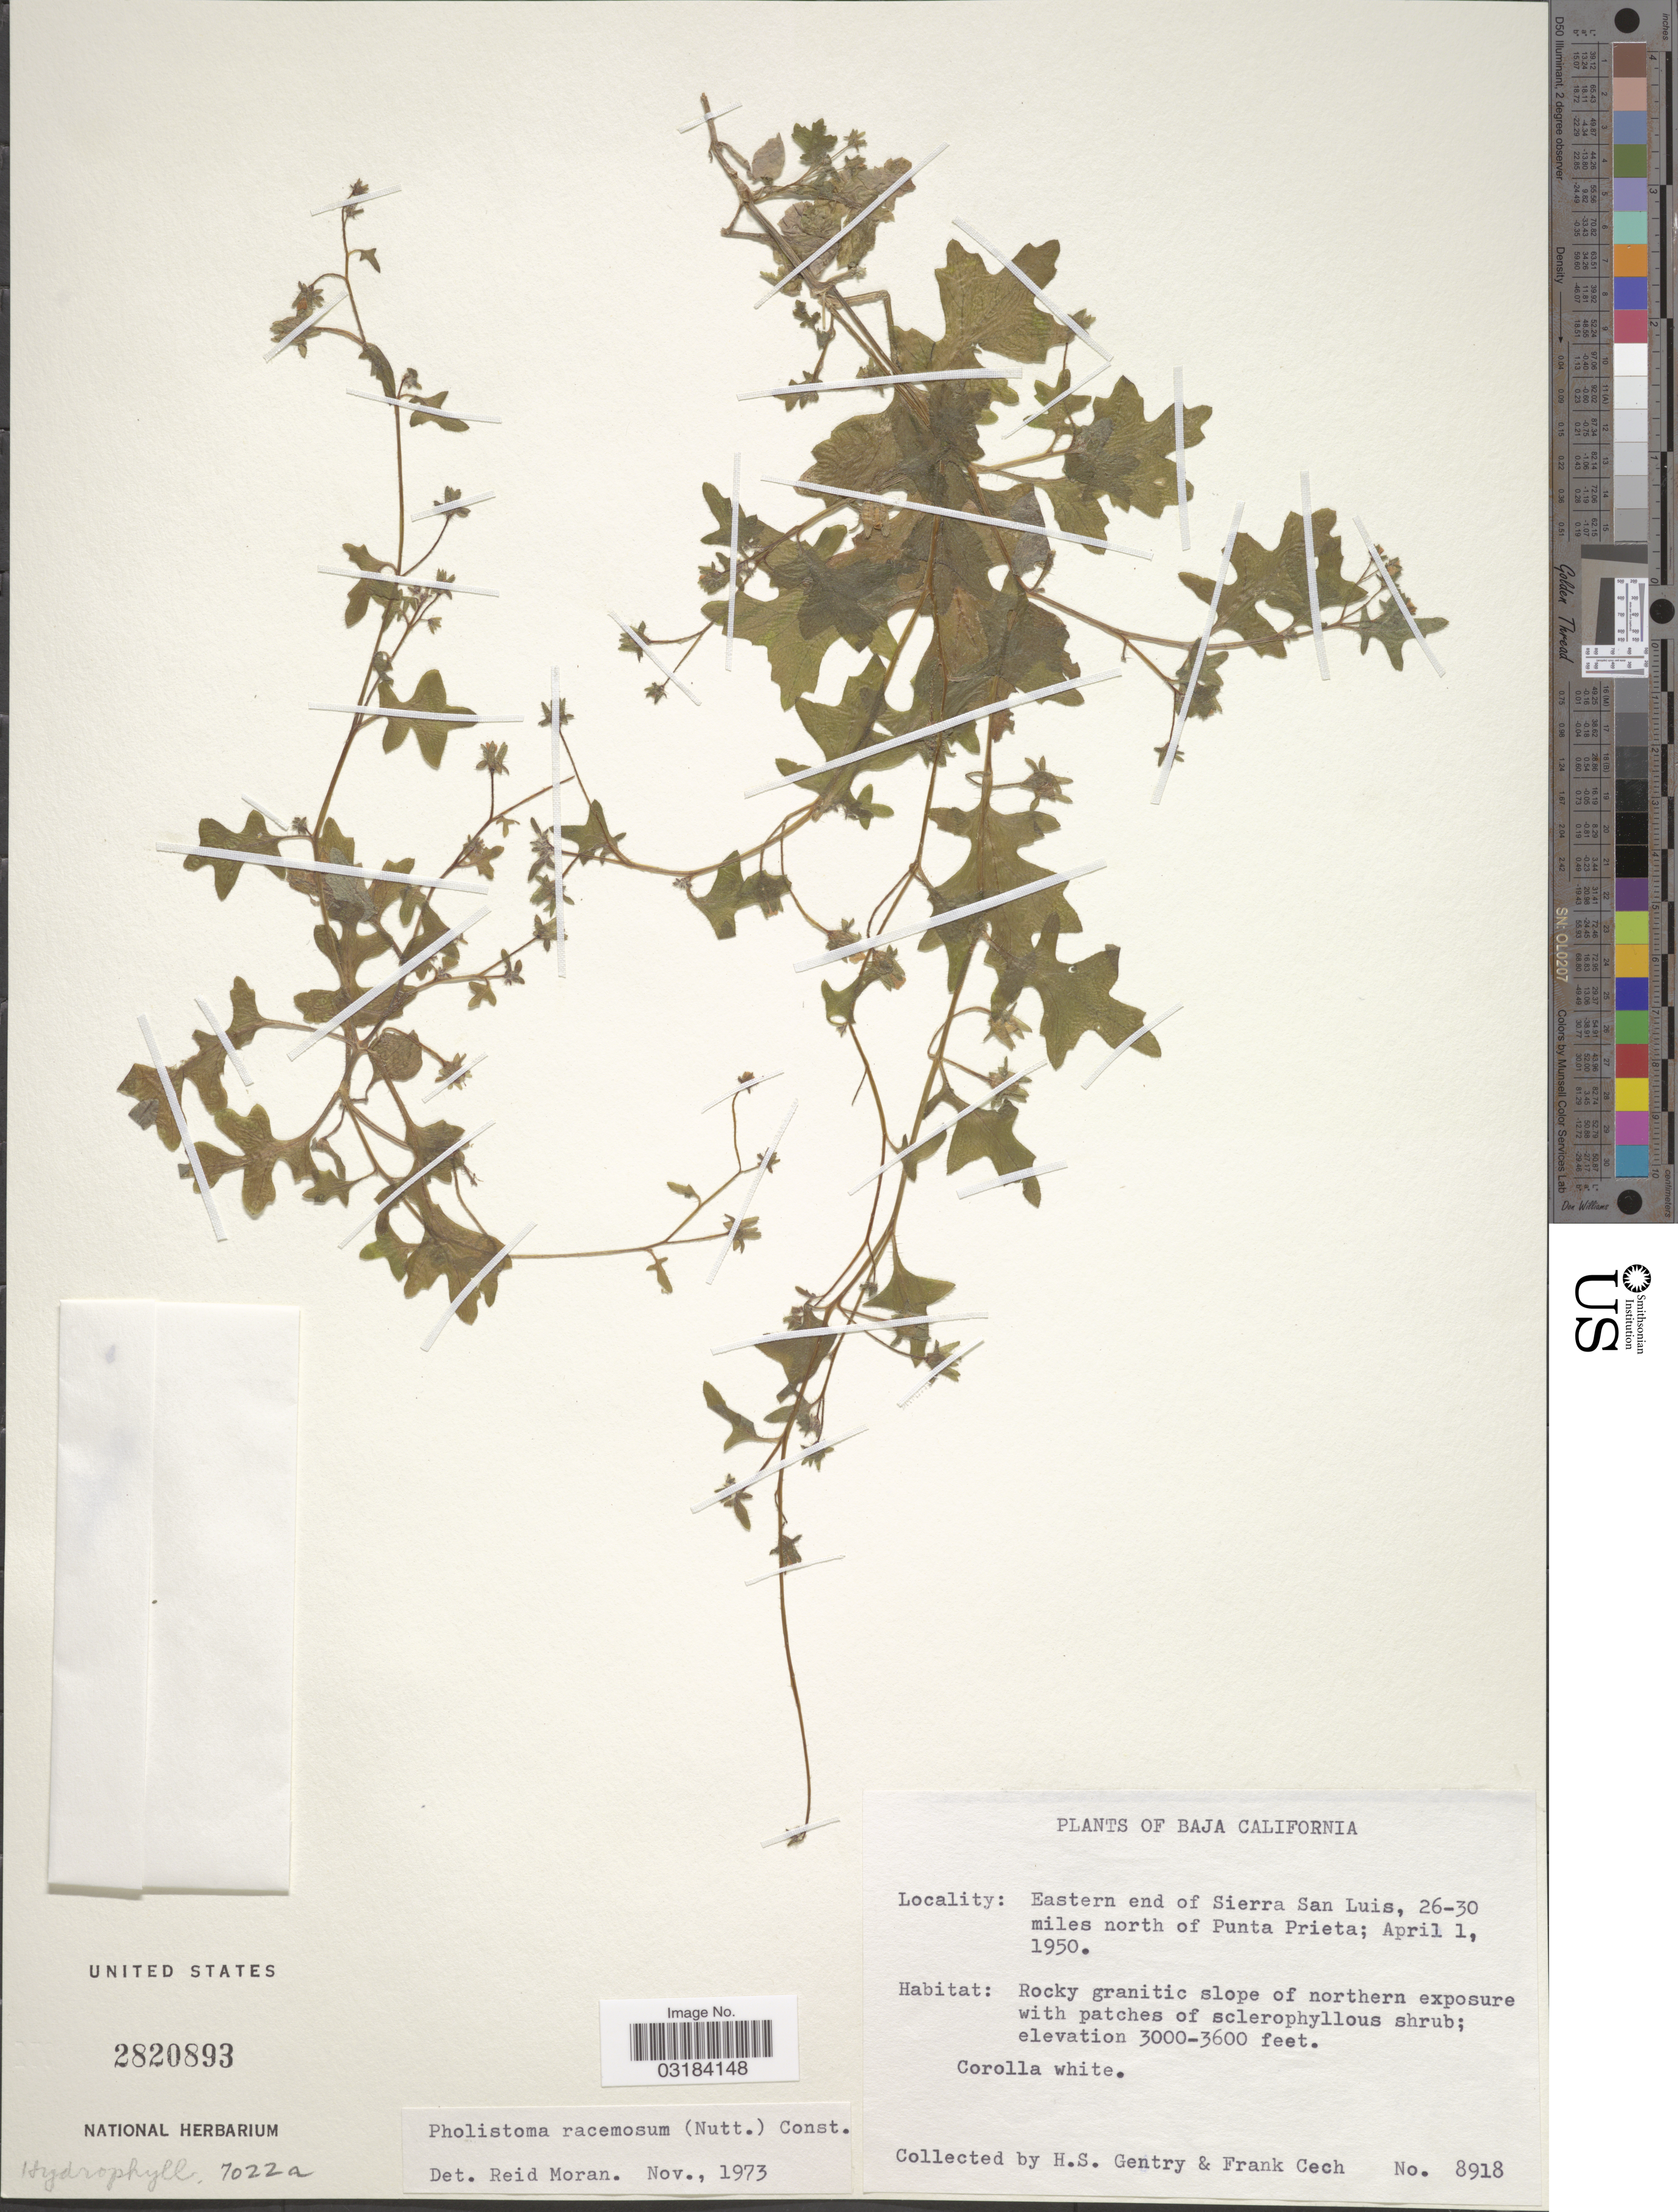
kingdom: Plantae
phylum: Tracheophyta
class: Magnoliopsida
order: Boraginales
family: Hydrophyllaceae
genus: Pholistoma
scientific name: Pholistoma racemosum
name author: (Nutt. ex A. Gray) Constance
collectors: H. S. Gentry & F. Cech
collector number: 8918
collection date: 1950-04-01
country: Mexico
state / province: Baja California Norte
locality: Eastern end of Sierra San Luis, 26-30 miles north of Punta Prieta.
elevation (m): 914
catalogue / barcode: US 2820893